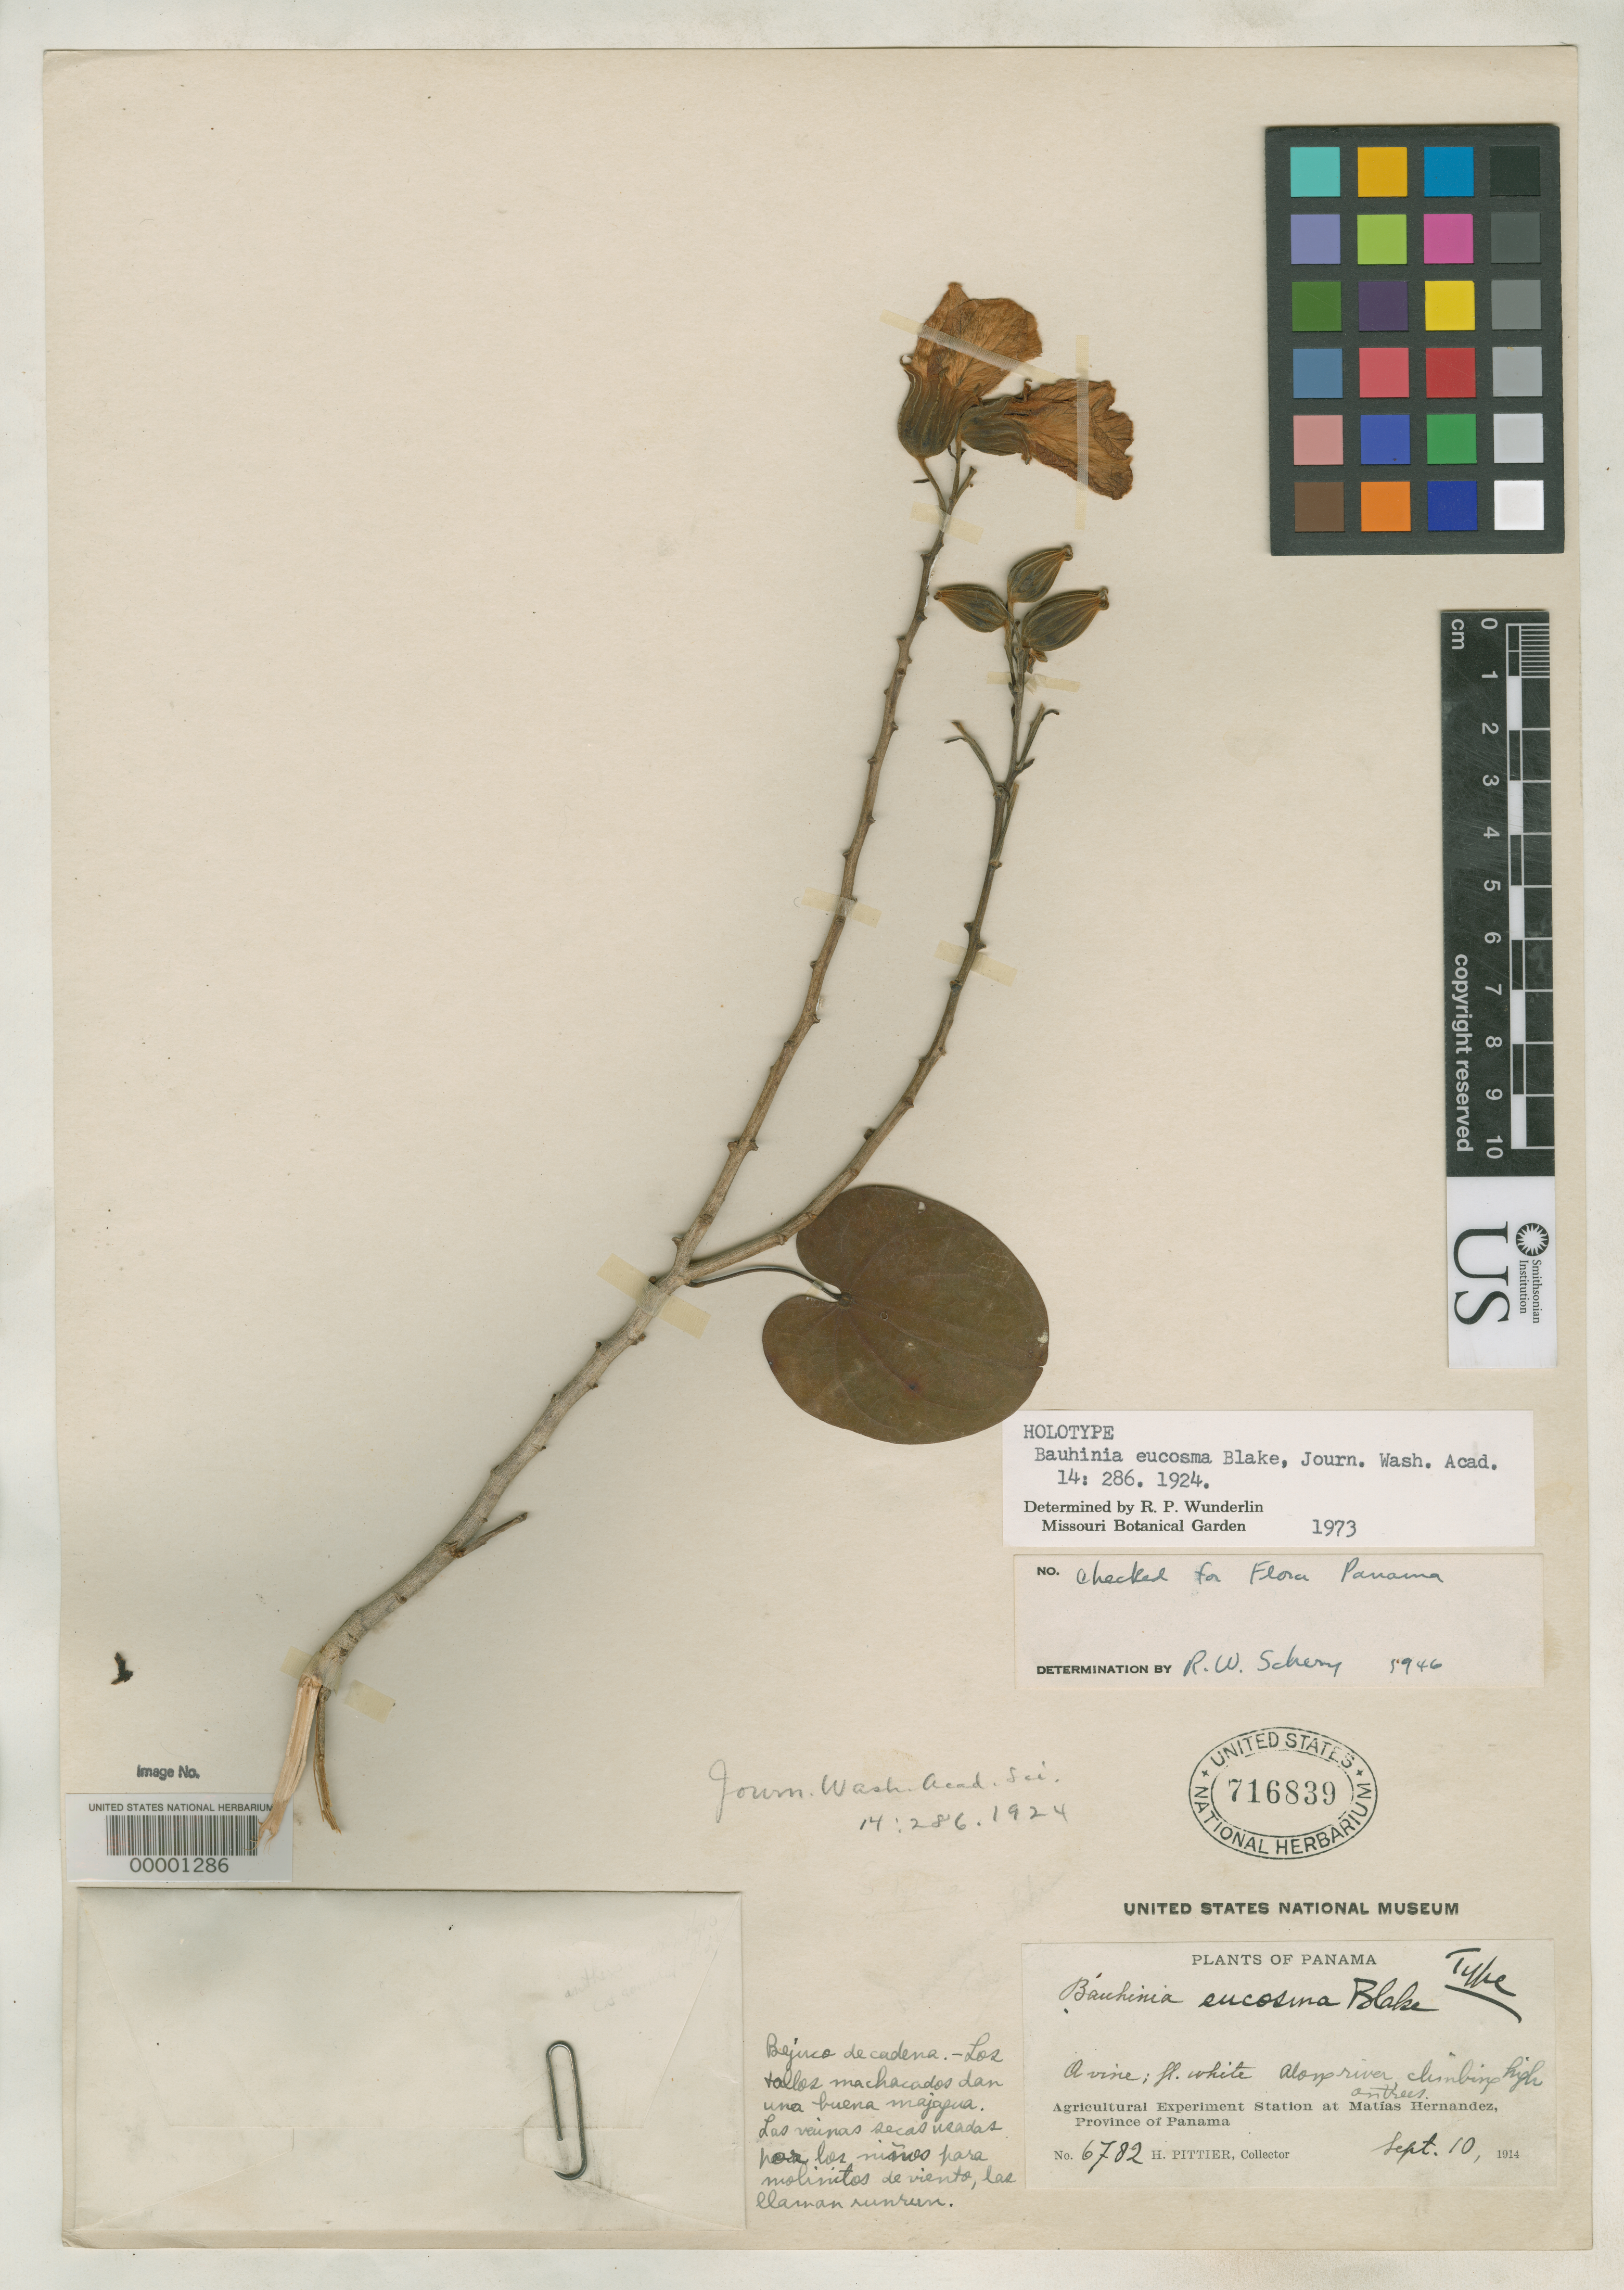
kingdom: Plantae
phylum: Tracheophyta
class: Magnoliopsida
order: Fabales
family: Fabaceae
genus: Bauhinia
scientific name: Bauhinia eucosma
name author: S.F. Blake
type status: Holotype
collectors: H. F. Pittier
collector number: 6782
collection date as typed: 10 Sep 1914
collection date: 1914-09-10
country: Panama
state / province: Panamá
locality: Agricultural Experimental Station at Matias Hernandez.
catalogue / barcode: US 716839